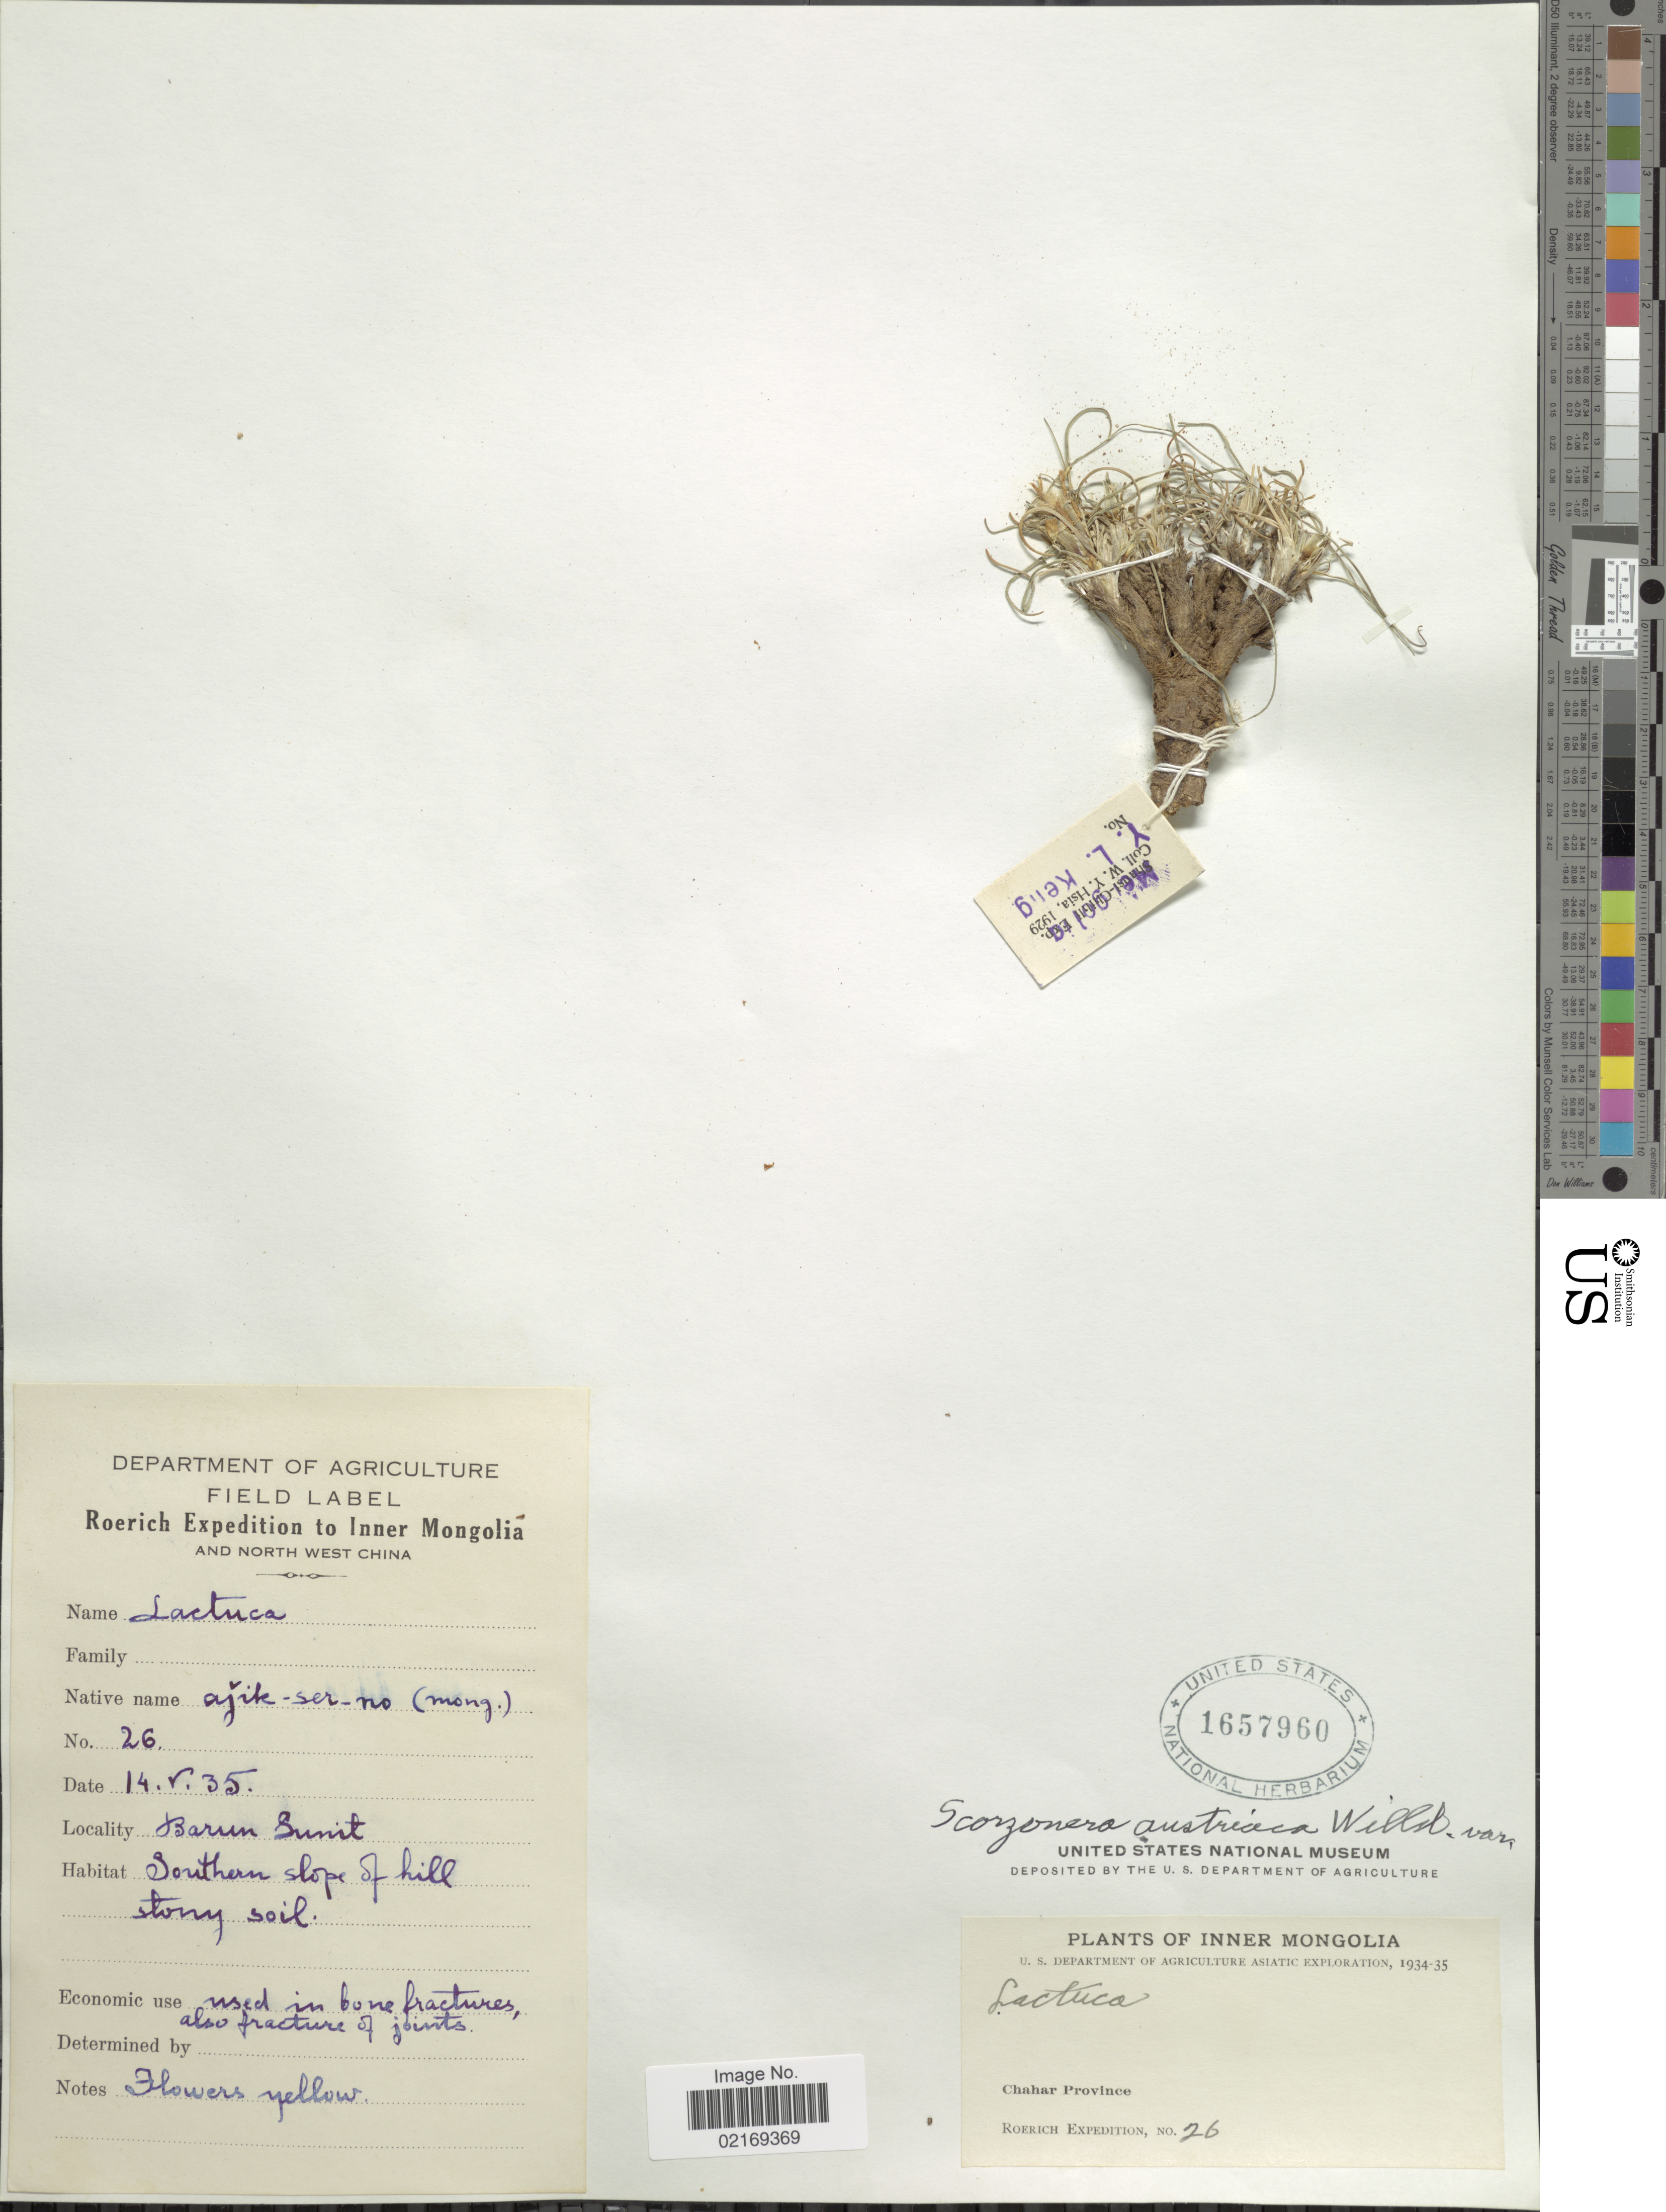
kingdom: Plantae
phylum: Tracheophyta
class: Magnoliopsida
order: Asterales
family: Asteraceae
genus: Scorzonera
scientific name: Scorzonera austriaca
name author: Willd.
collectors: Roerich Expedition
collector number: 26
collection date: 1935-05-14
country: China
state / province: Nei Monggol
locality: Inner Mongolia and Northwest China, Chahar Province, Barun Summit, southern stony slope of hill.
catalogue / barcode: US 1657960